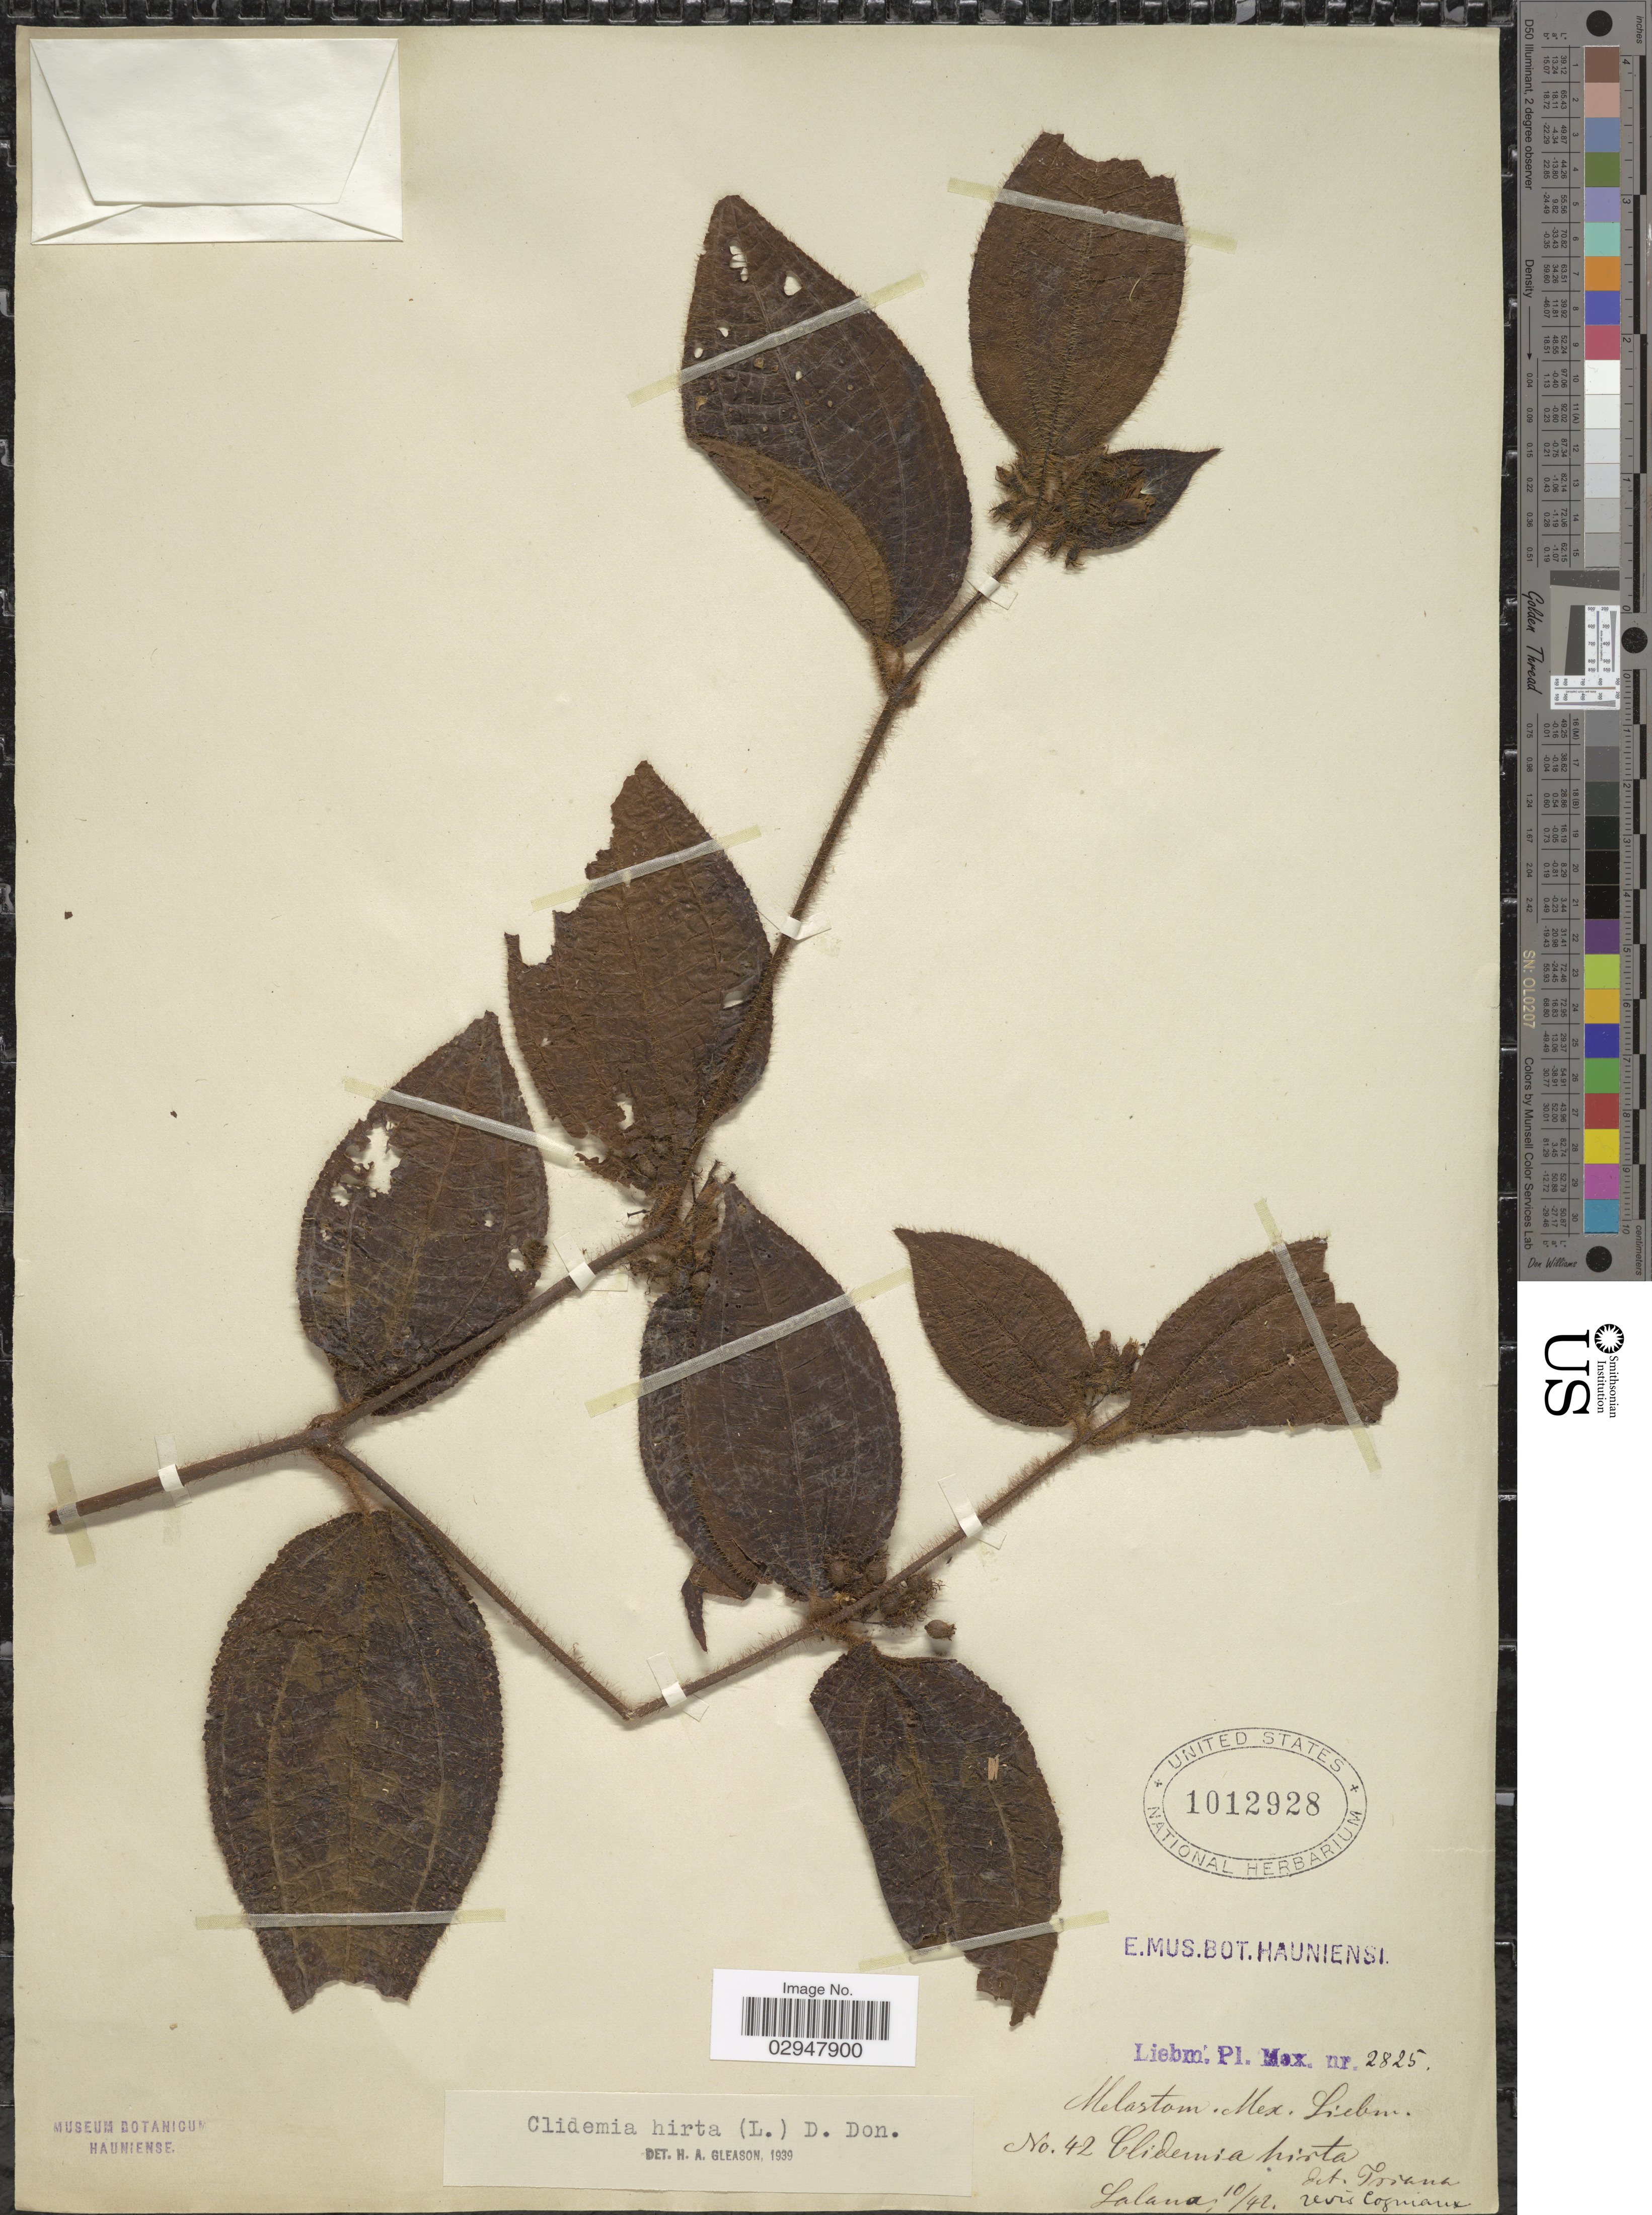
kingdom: Plantae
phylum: Tracheophyta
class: Magnoliopsida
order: Myrtales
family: Melastomataceae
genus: Miconia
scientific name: Miconia hirta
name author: Cogn.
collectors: Liebm.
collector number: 2825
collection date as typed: Transcribed d/m/y: /10/42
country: Mexico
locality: Salana.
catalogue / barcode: US 1012928